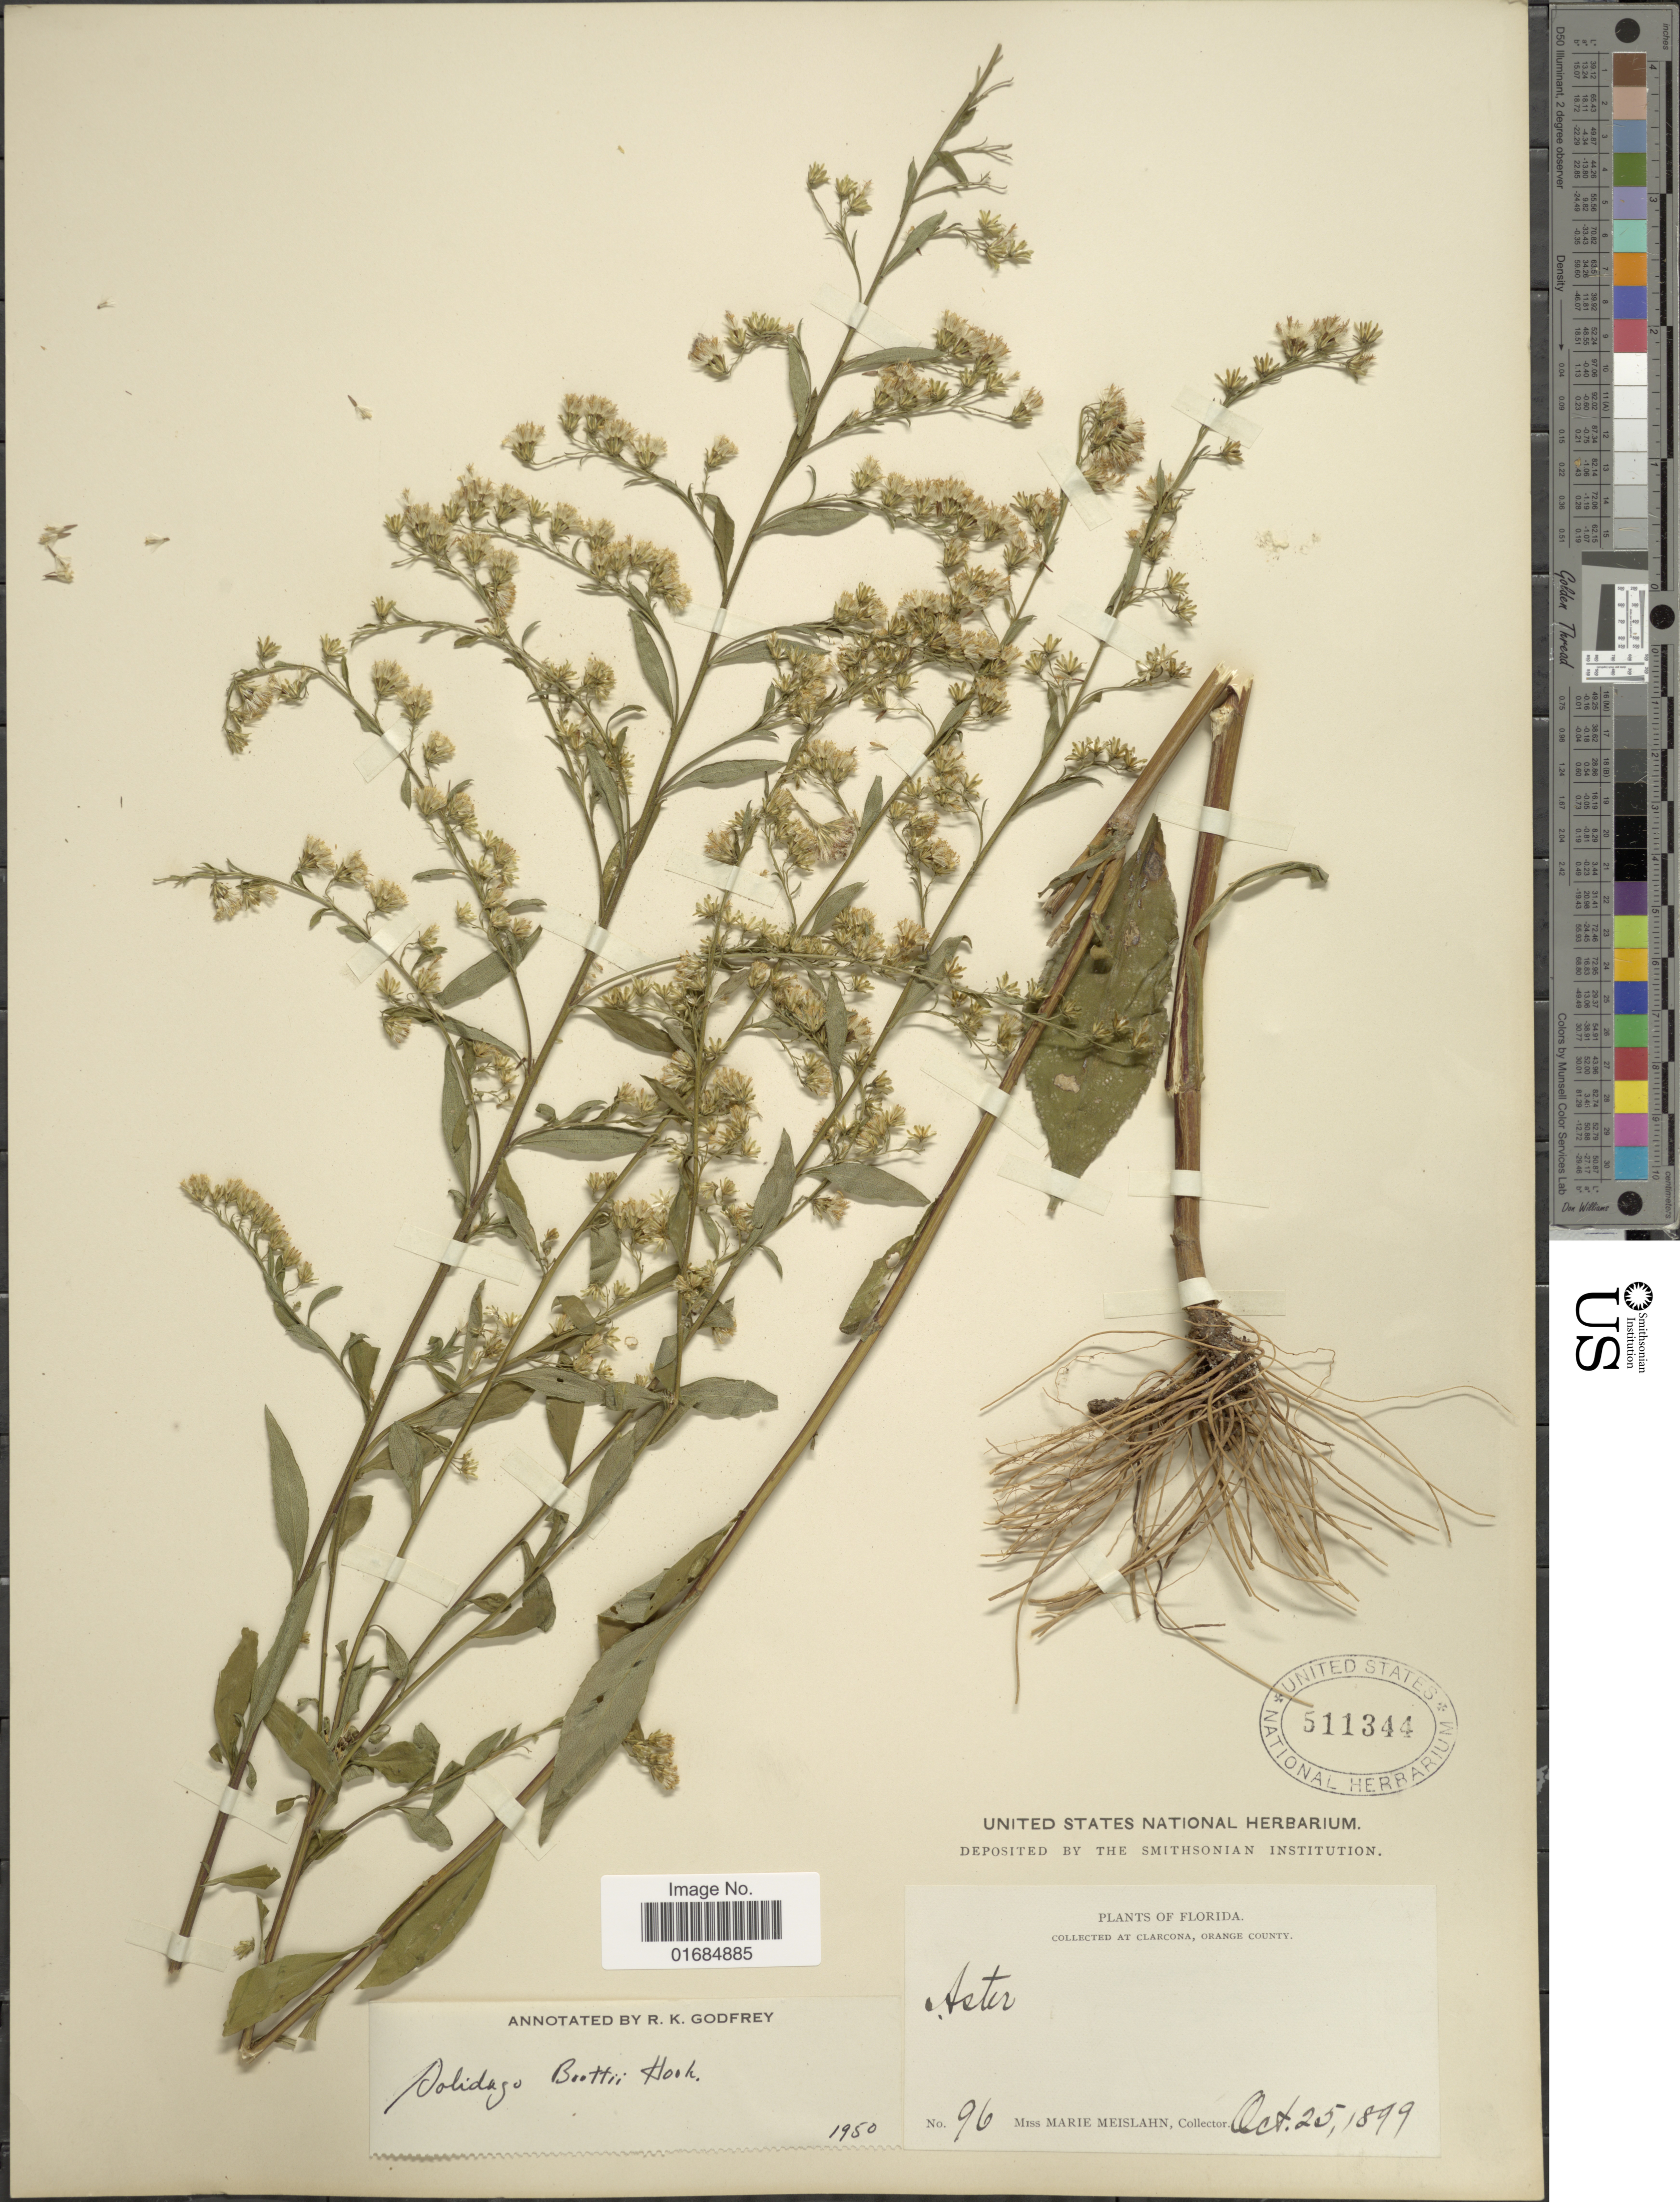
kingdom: Plantae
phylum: Tracheophyta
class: Magnoliopsida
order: Asterales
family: Asteraceae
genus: Solidago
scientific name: Solidago boottii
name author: Hook.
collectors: M. Meislahn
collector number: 96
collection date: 1899-10-25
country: United States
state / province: Florida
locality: At Clarcona, Orange County.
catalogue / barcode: US 511344